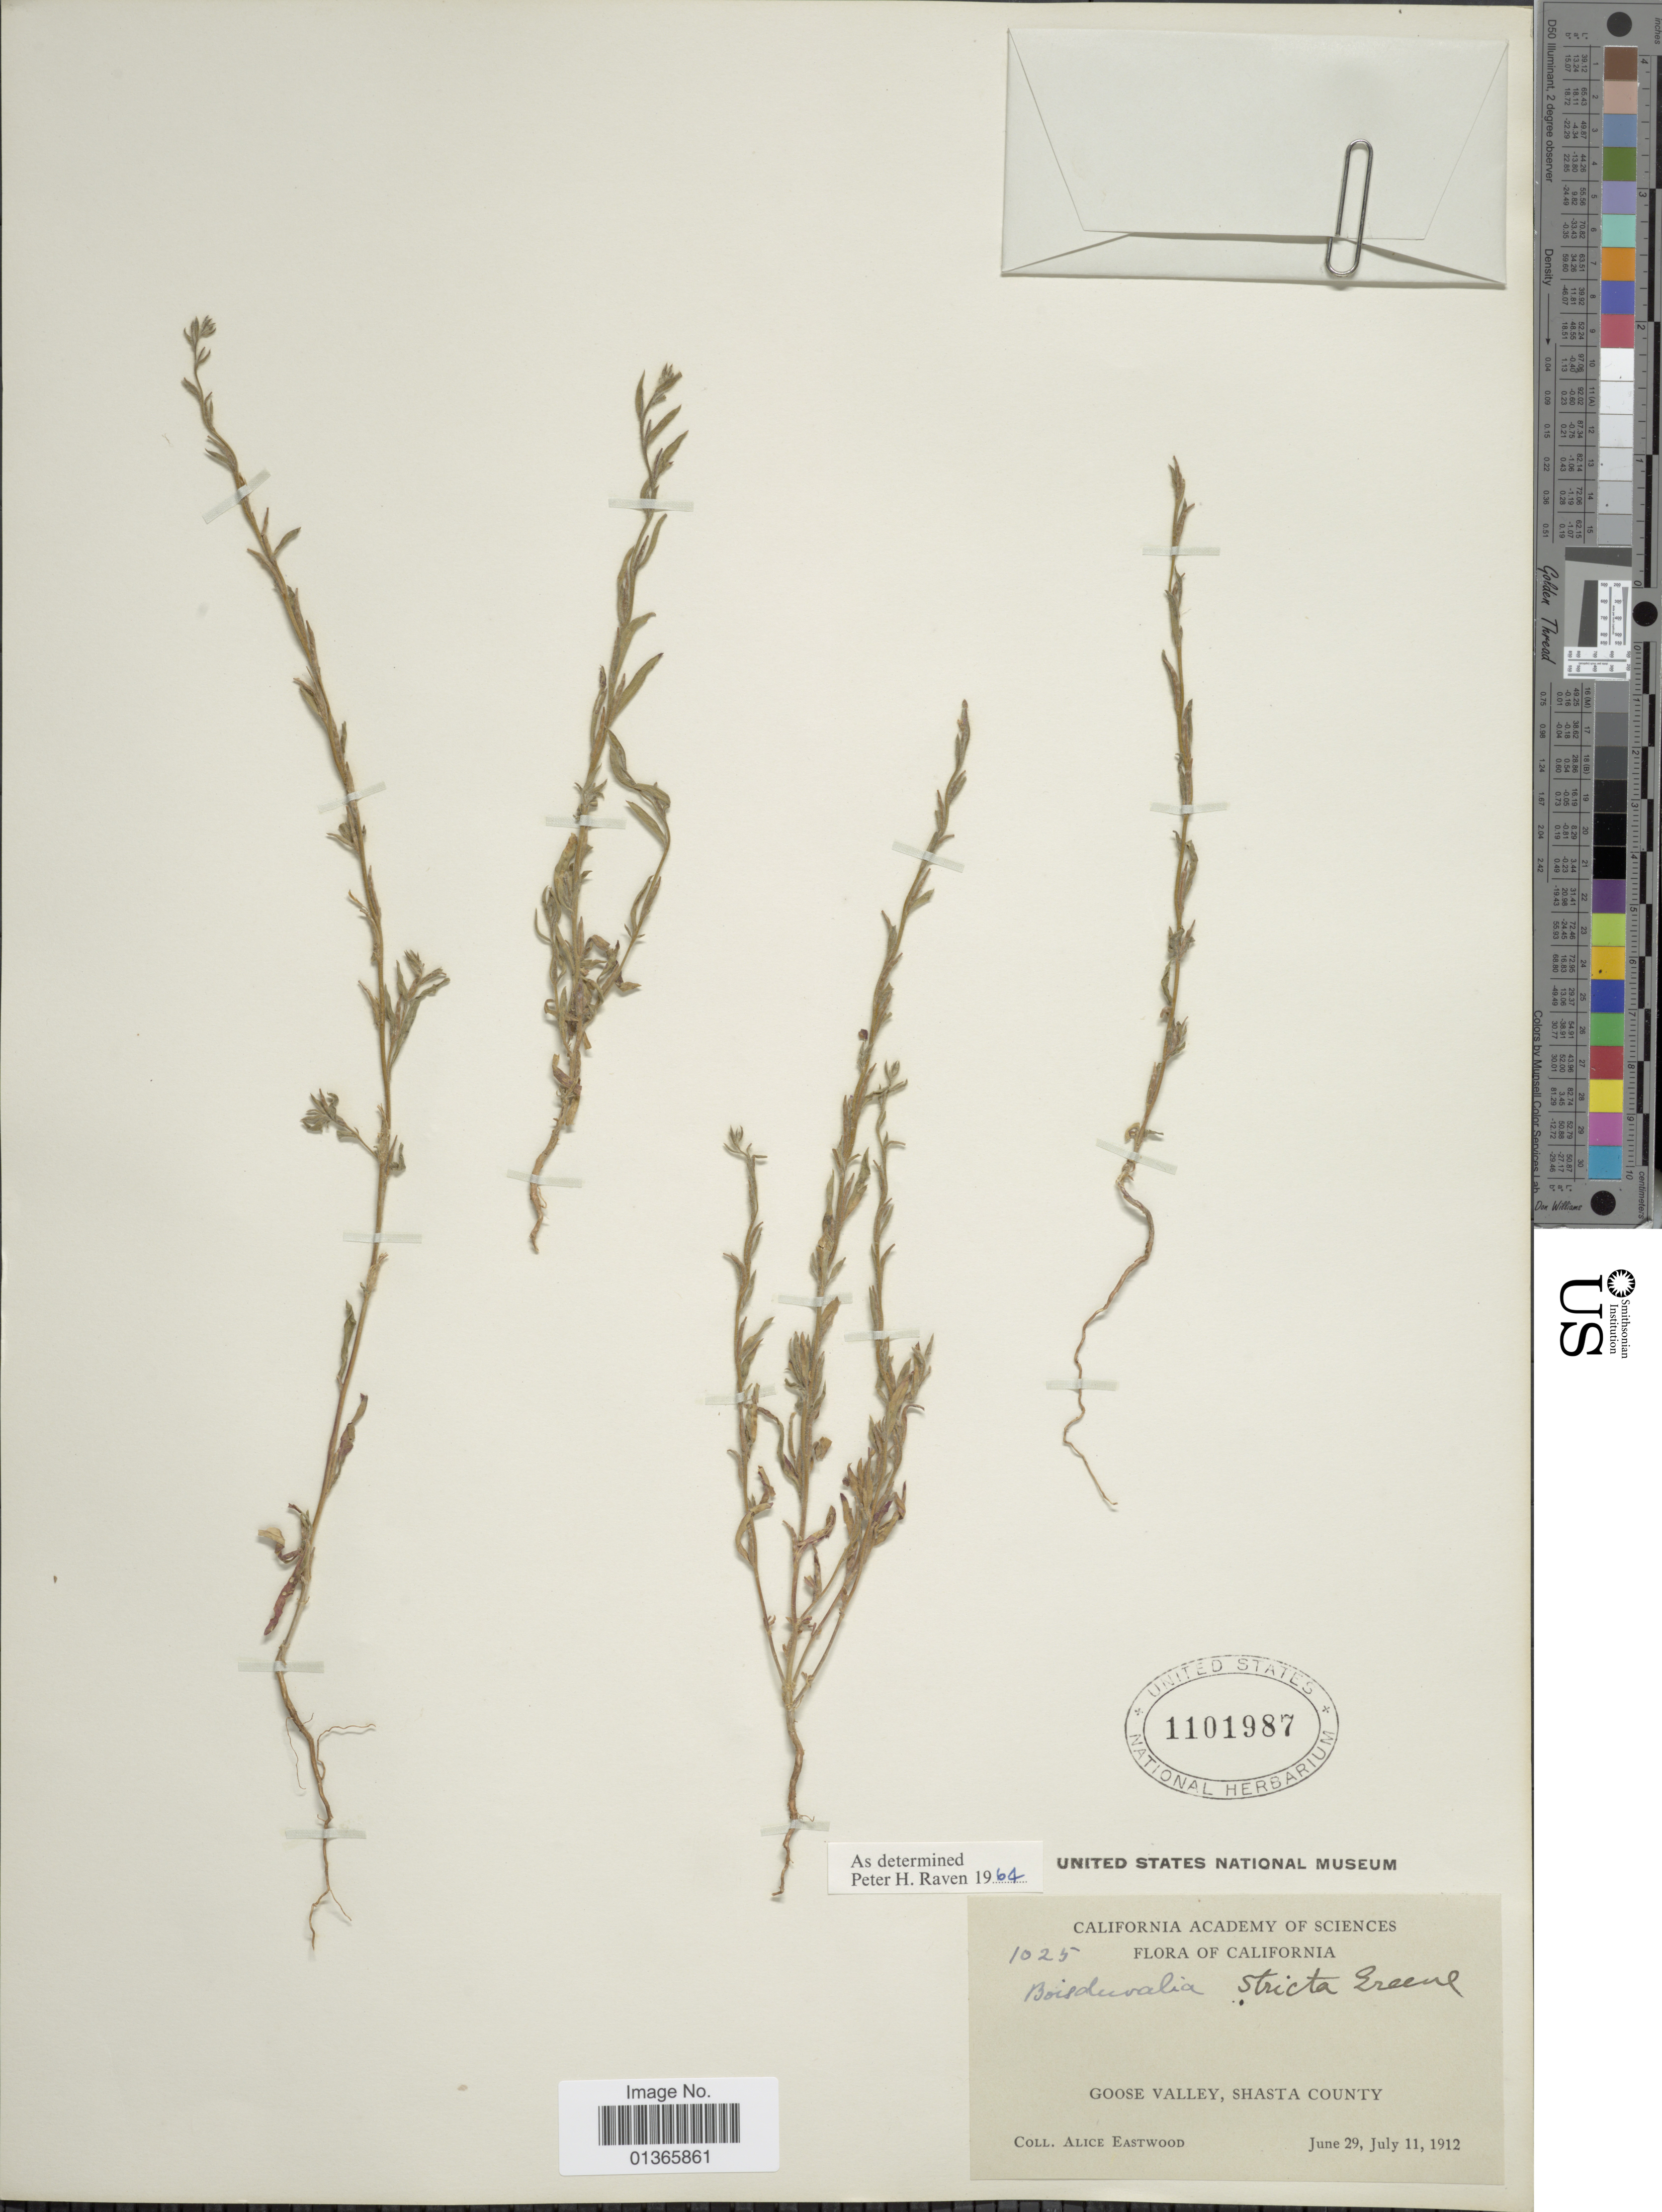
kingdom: Plantae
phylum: Tracheophyta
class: Magnoliopsida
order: Myrtales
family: Onagraceae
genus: Epilobium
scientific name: Epilobium torreyi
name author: (S. Watson) Hoch & P.H. Raven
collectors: A. Eastwood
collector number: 1025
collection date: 1912-06-29/1912-07-11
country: United States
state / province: California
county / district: Shasta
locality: Goose Valley, Shasta County.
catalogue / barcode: US 1101987